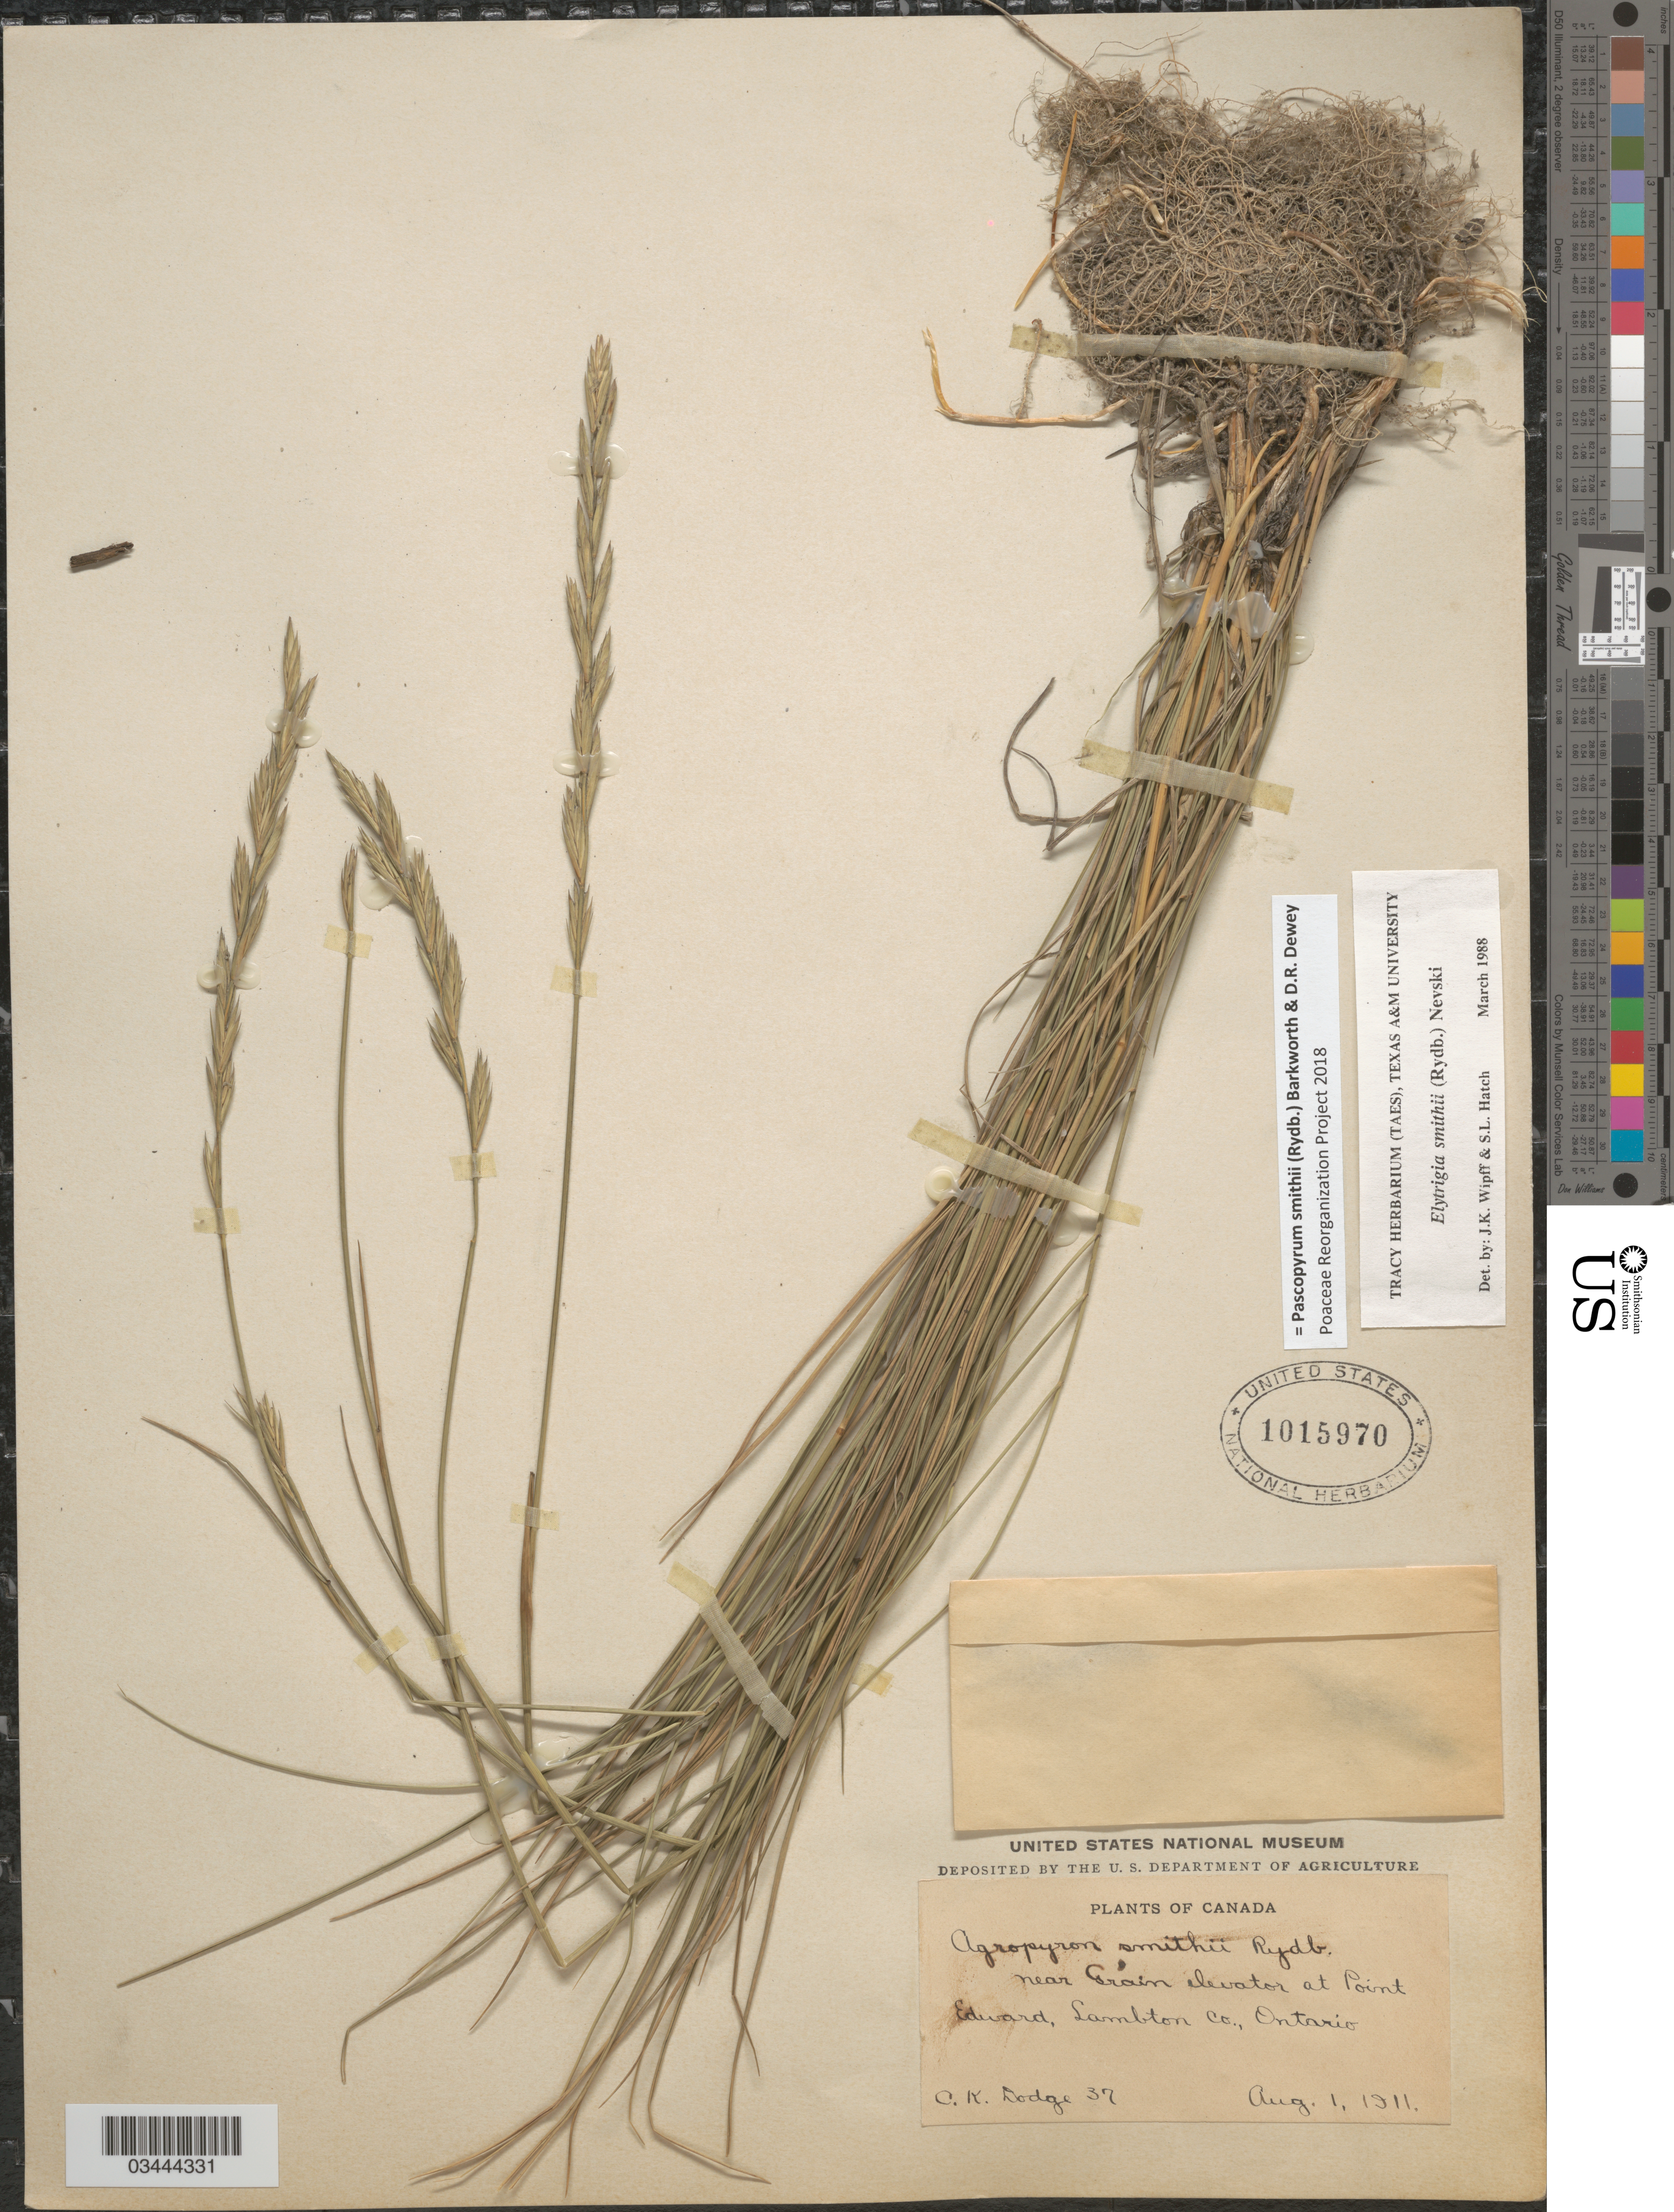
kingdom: Plantae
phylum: Tracheophyta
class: Liliopsida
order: Poales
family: Poaceae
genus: Pascopyrum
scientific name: Pascopyrum smithii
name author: (Rydb.) Barkworth & Dewey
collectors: C. Dodge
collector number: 37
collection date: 1911-08-01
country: Canada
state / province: Ontario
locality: Near Grain elevator at Point Edward, Lambton Co.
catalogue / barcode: US 1015970